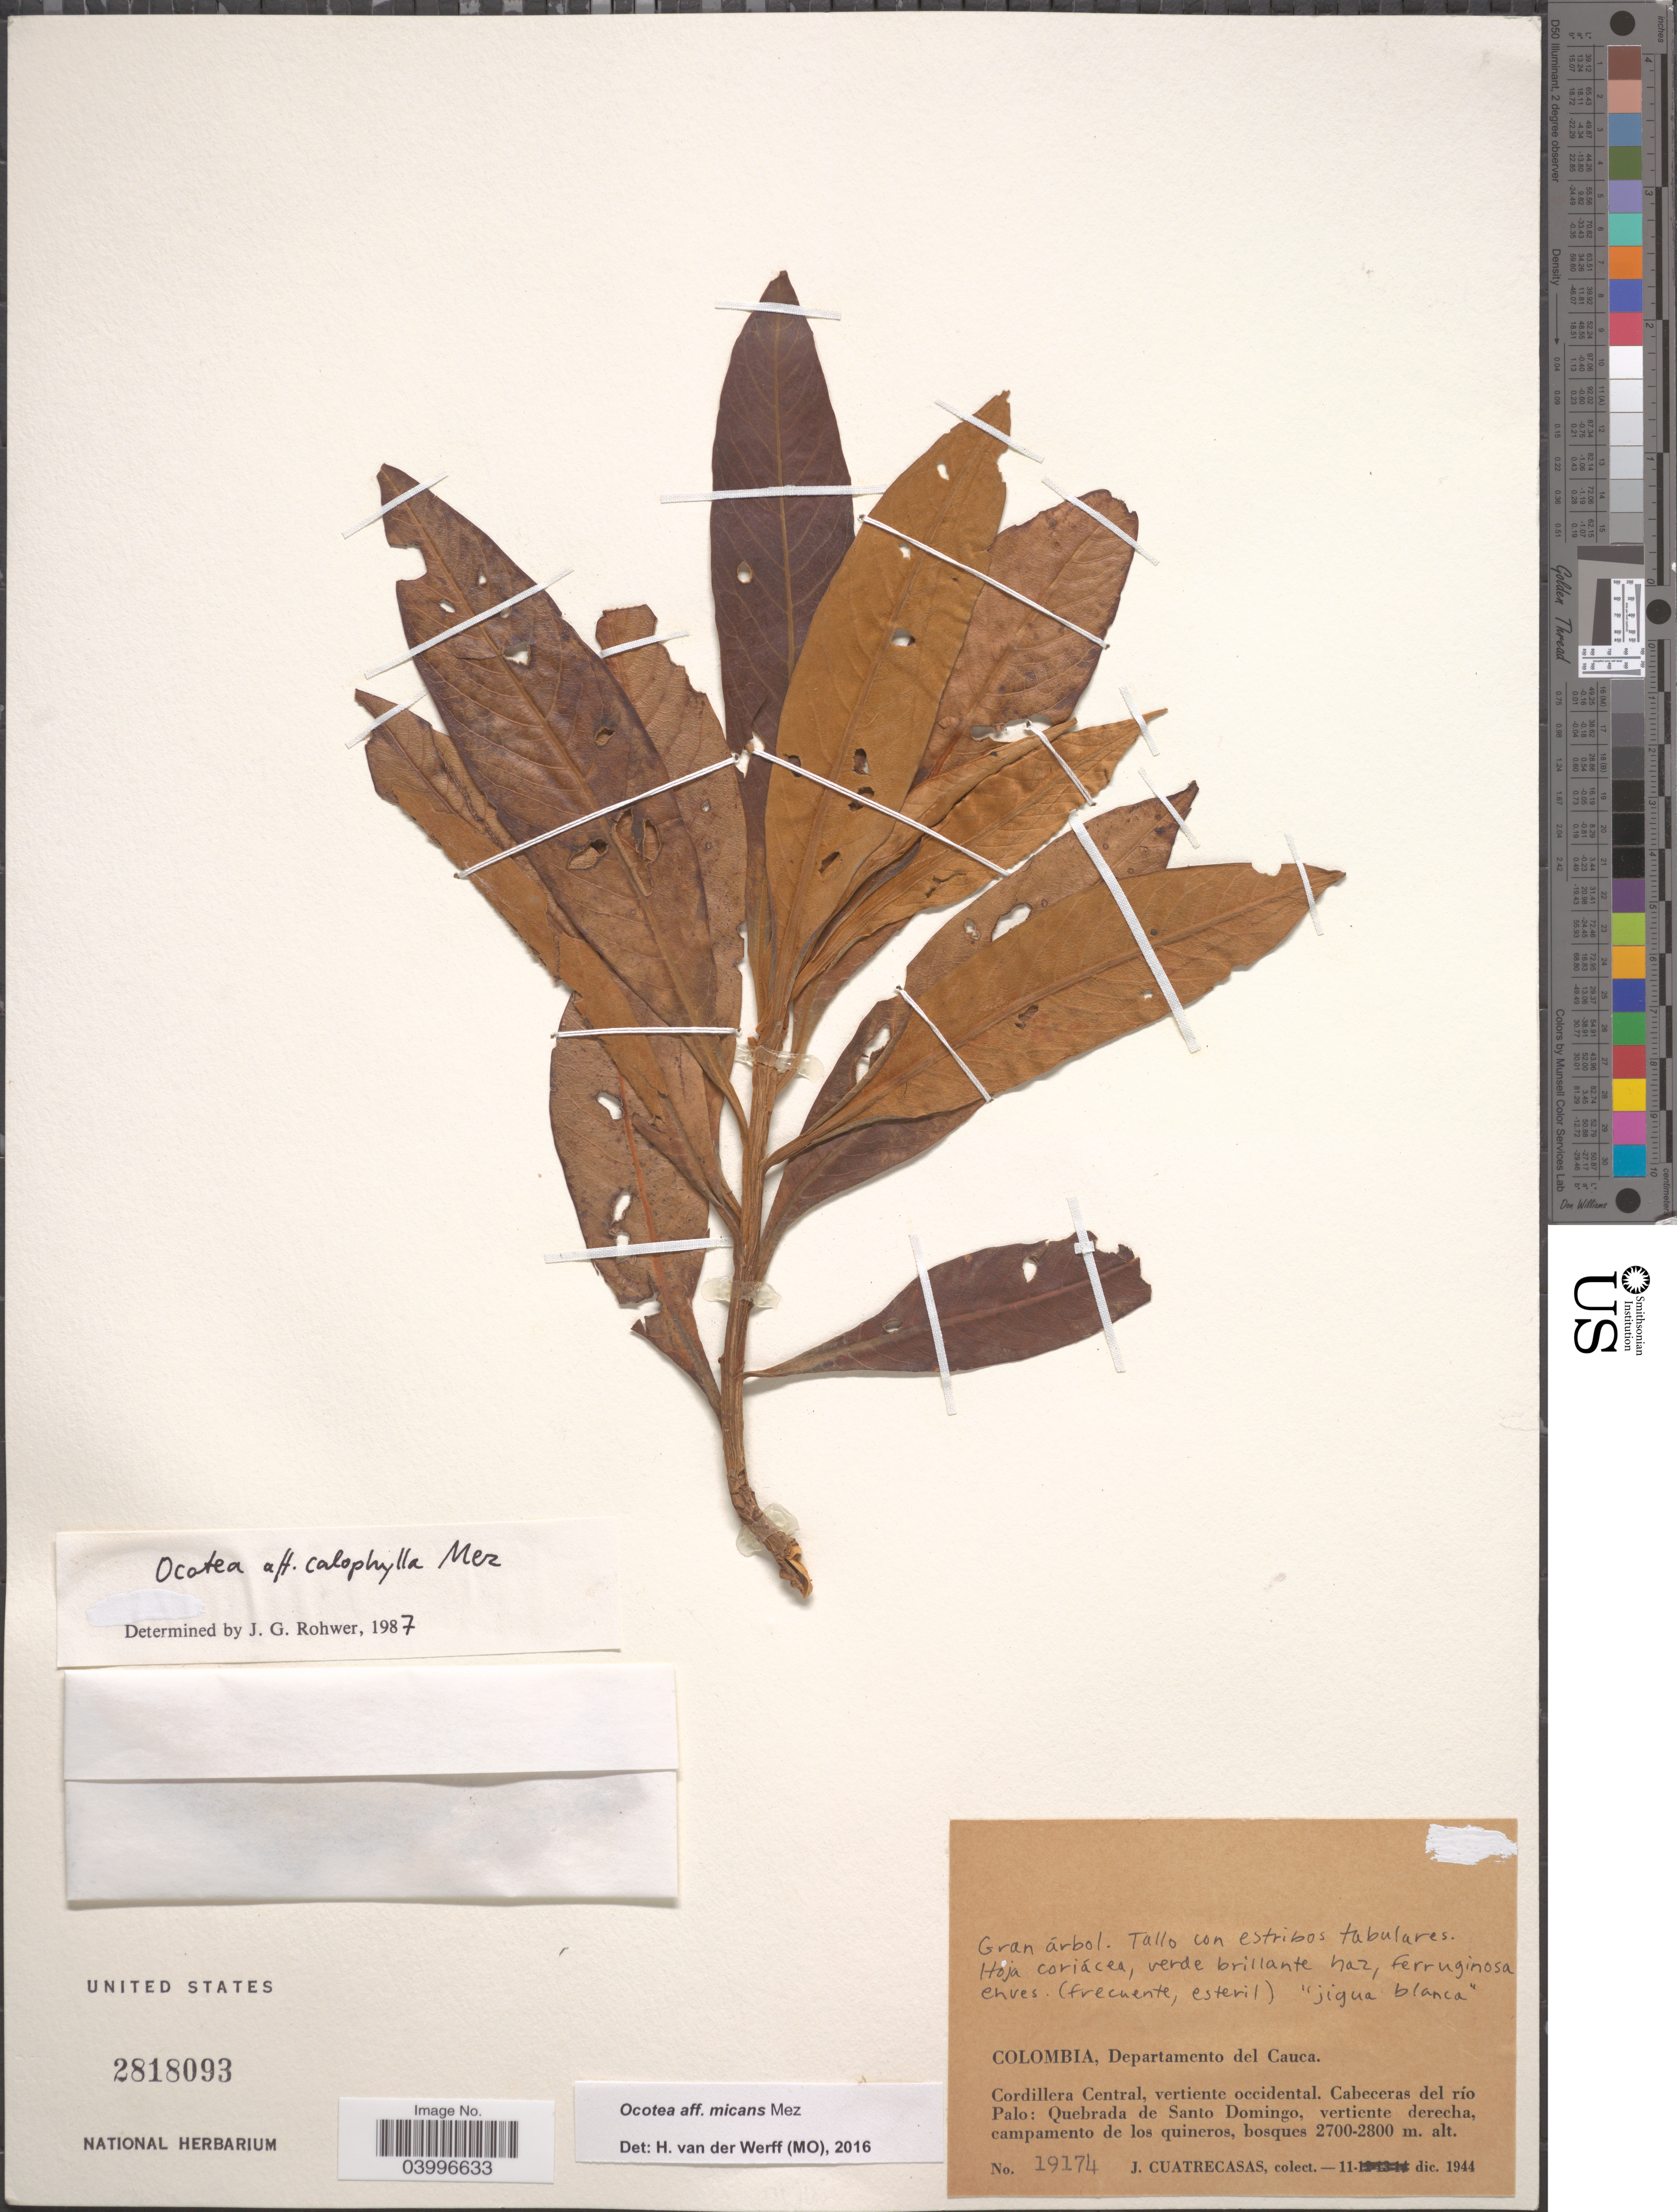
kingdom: Plantae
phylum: Tracheophyta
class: Magnoliopsida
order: Laurales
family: Lauraceae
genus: Ocotea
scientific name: Ocotea micans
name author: Mez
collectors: J. Cuatrecasas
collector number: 19174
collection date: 1944-12-11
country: Colombia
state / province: Cauca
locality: Departamento del Cauca. Cordillera Central, vertiente occidental. Cabeceras del río Palo: Quebrada de Santo Domingo, vertiente derecha, campamento de los quineros.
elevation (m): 2700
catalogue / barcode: US 2818093